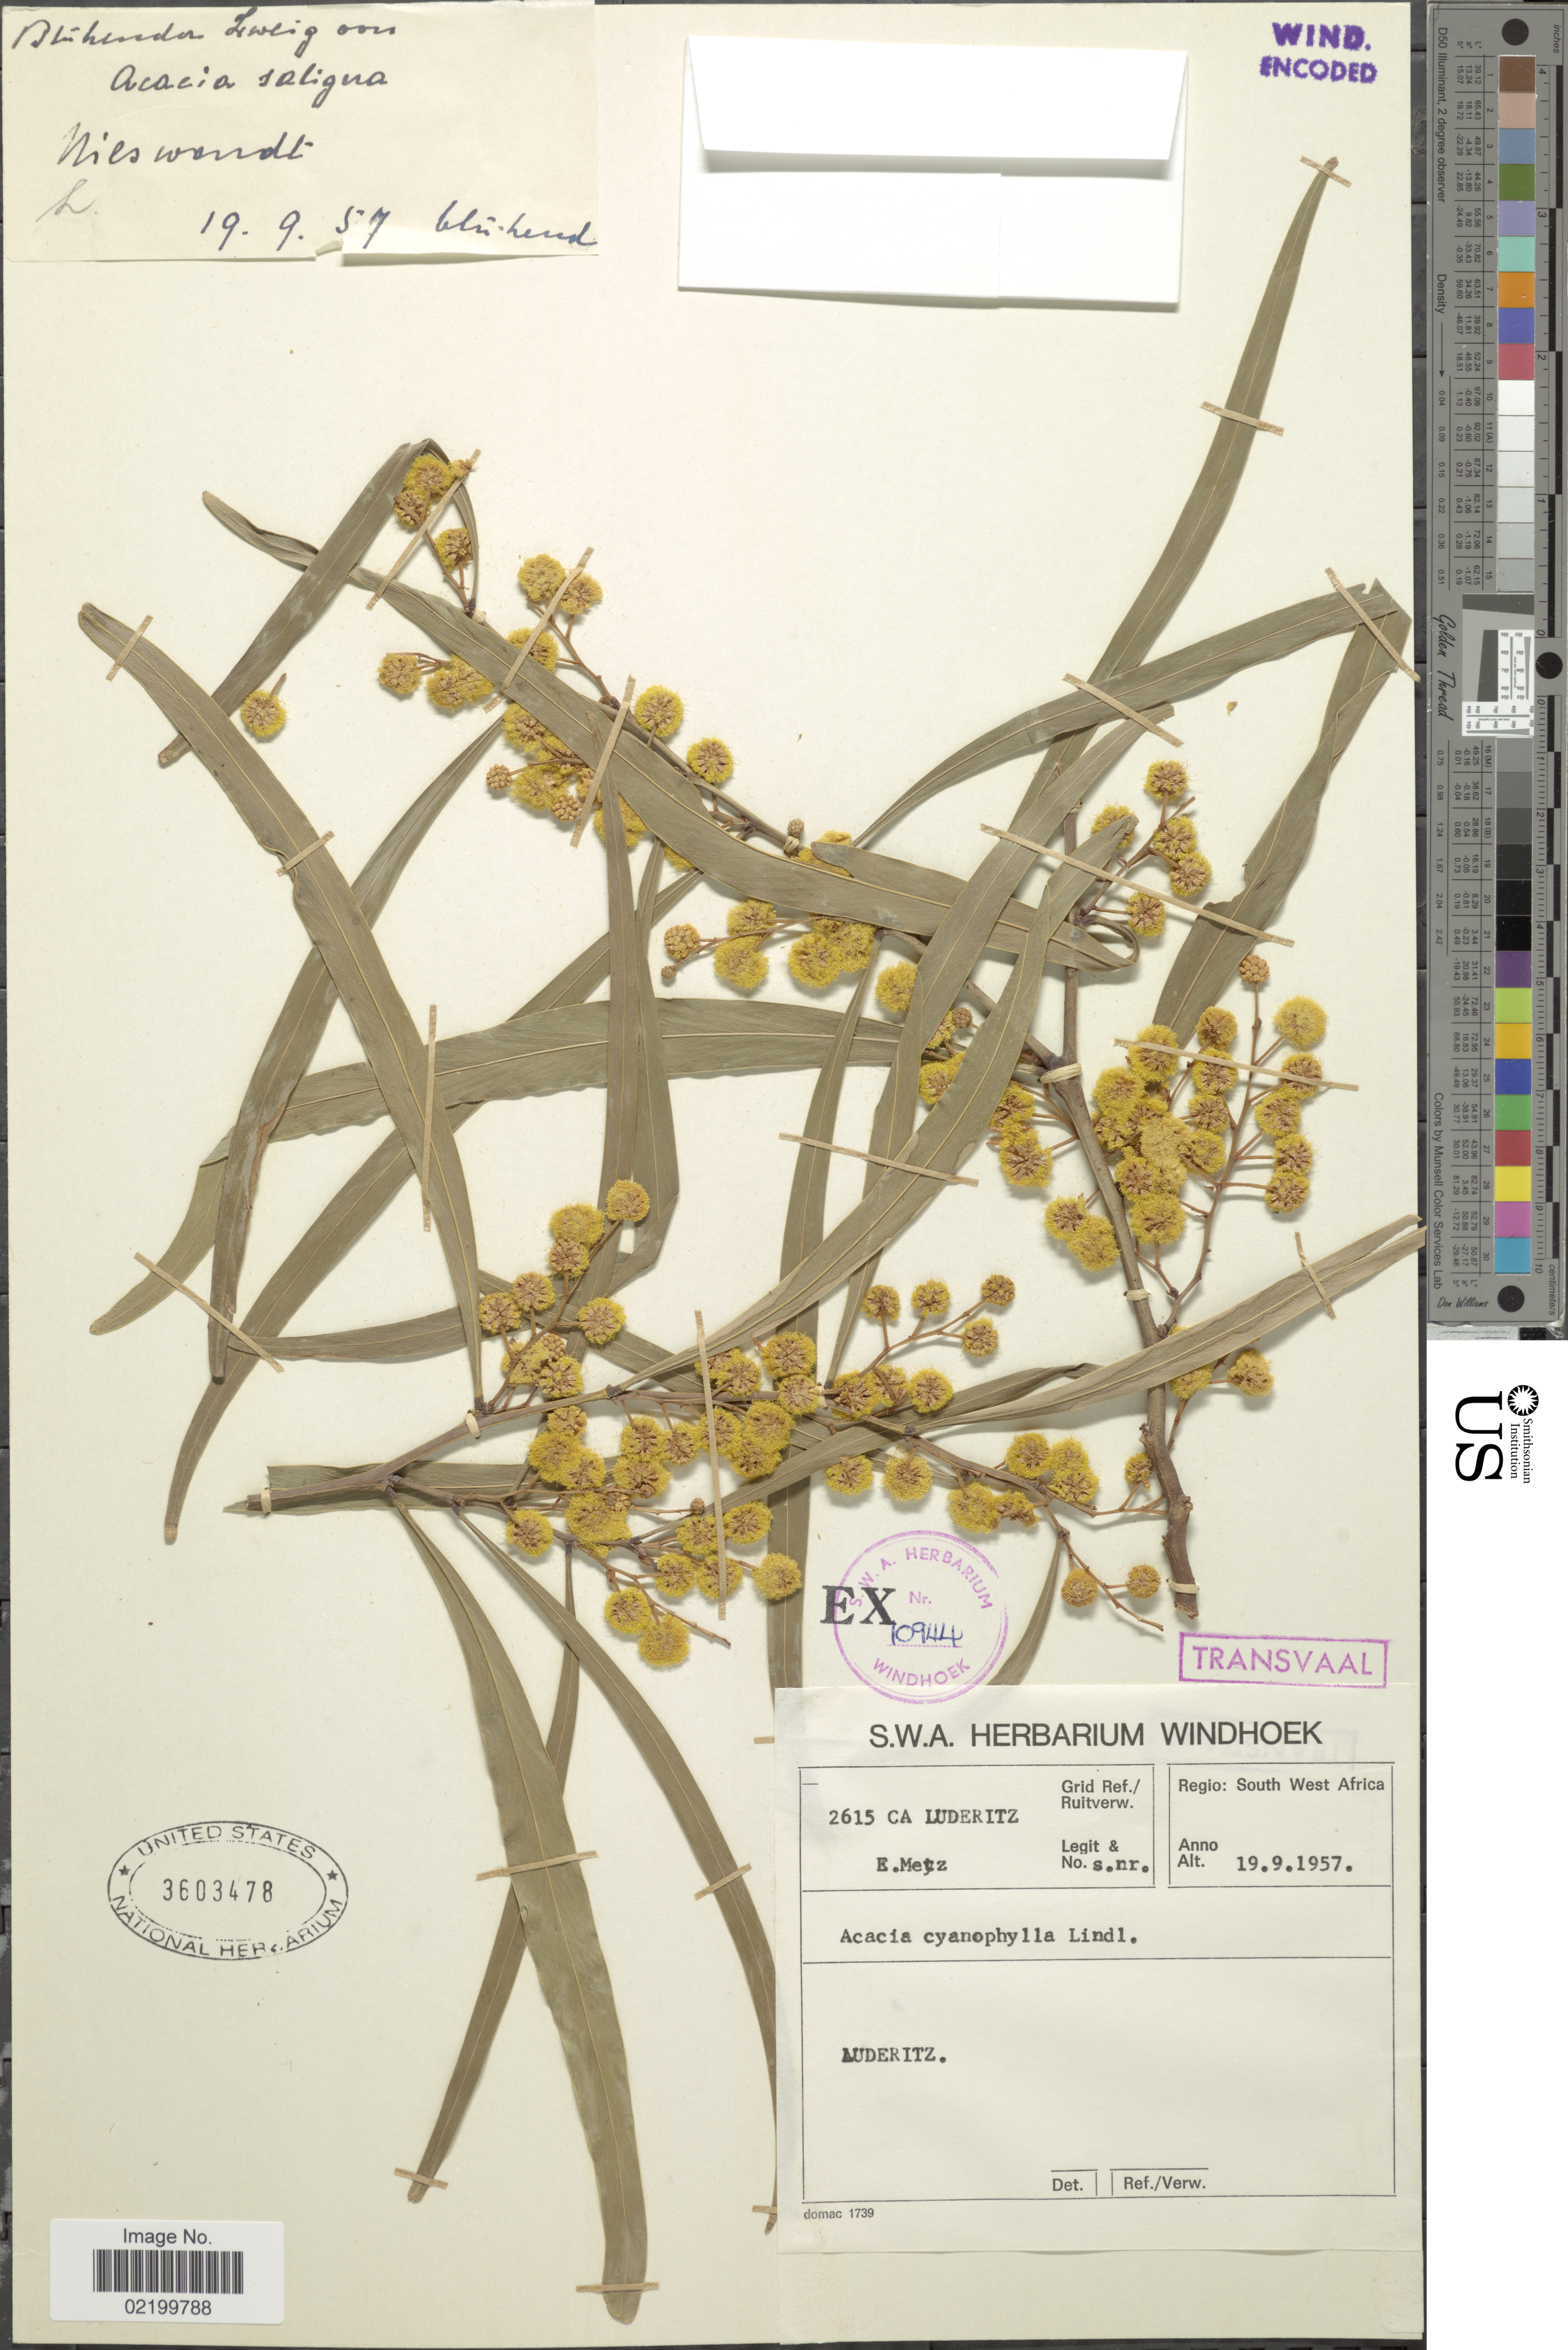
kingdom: Plantae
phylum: Tracheophyta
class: Magnoliopsida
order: Fabales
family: Fabaceae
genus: Acacia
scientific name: Acacia cyanophylla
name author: Lindl.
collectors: E. Metz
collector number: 2615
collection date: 1957-09-19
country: Namibia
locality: Regio: South West Africa. auderitz.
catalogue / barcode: US 3603478